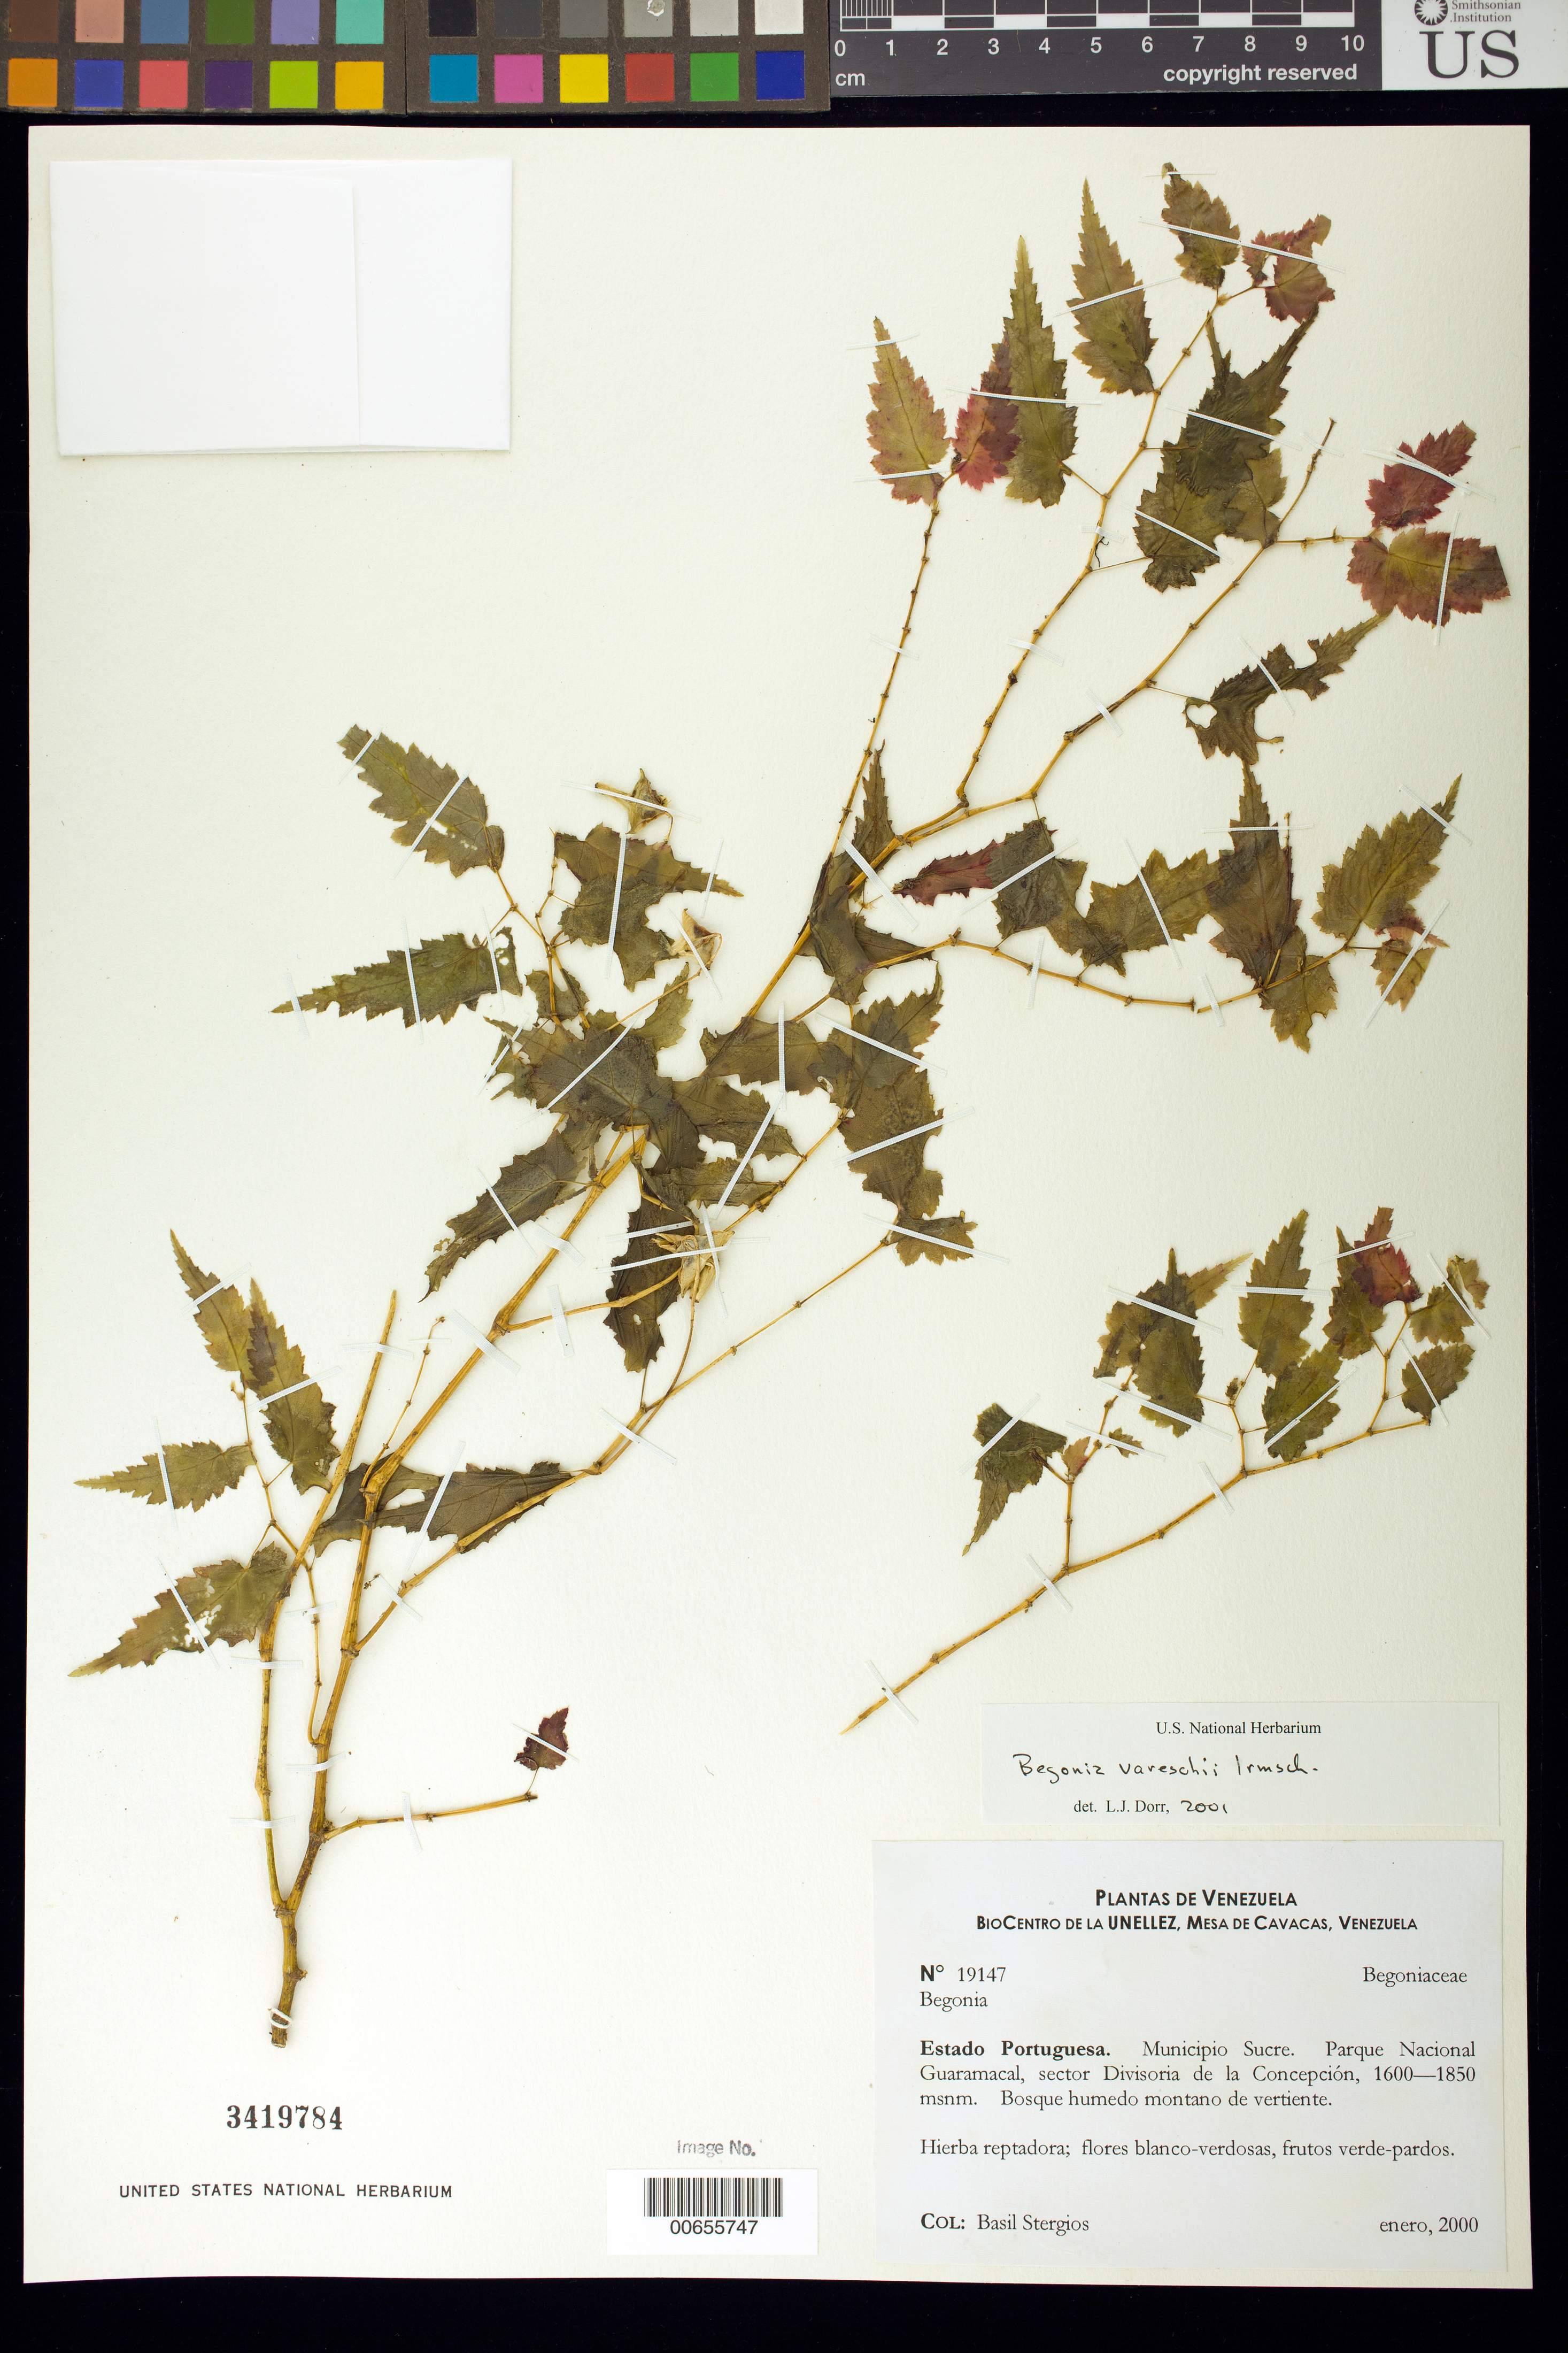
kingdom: Plantae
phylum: Tracheophyta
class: Magnoliopsida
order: Cucurbitales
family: Begoniaceae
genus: Begonia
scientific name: Begonia vareschii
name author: Irmsch.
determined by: Dorr, L. J., (BOT), Smithsonian Institution - National Museum of Natural History (UNITED STATES)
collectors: B. G. Stergios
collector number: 19147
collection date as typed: Jan 2000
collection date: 2000-01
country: Venezuela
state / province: Portuguesa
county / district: Sucre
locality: Parque Nacional Guaramacal, Sector La Divisoria de la Concepción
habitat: Bosque humedo montano de vertiente.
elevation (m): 1600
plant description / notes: PORT, US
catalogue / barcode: US 3419784